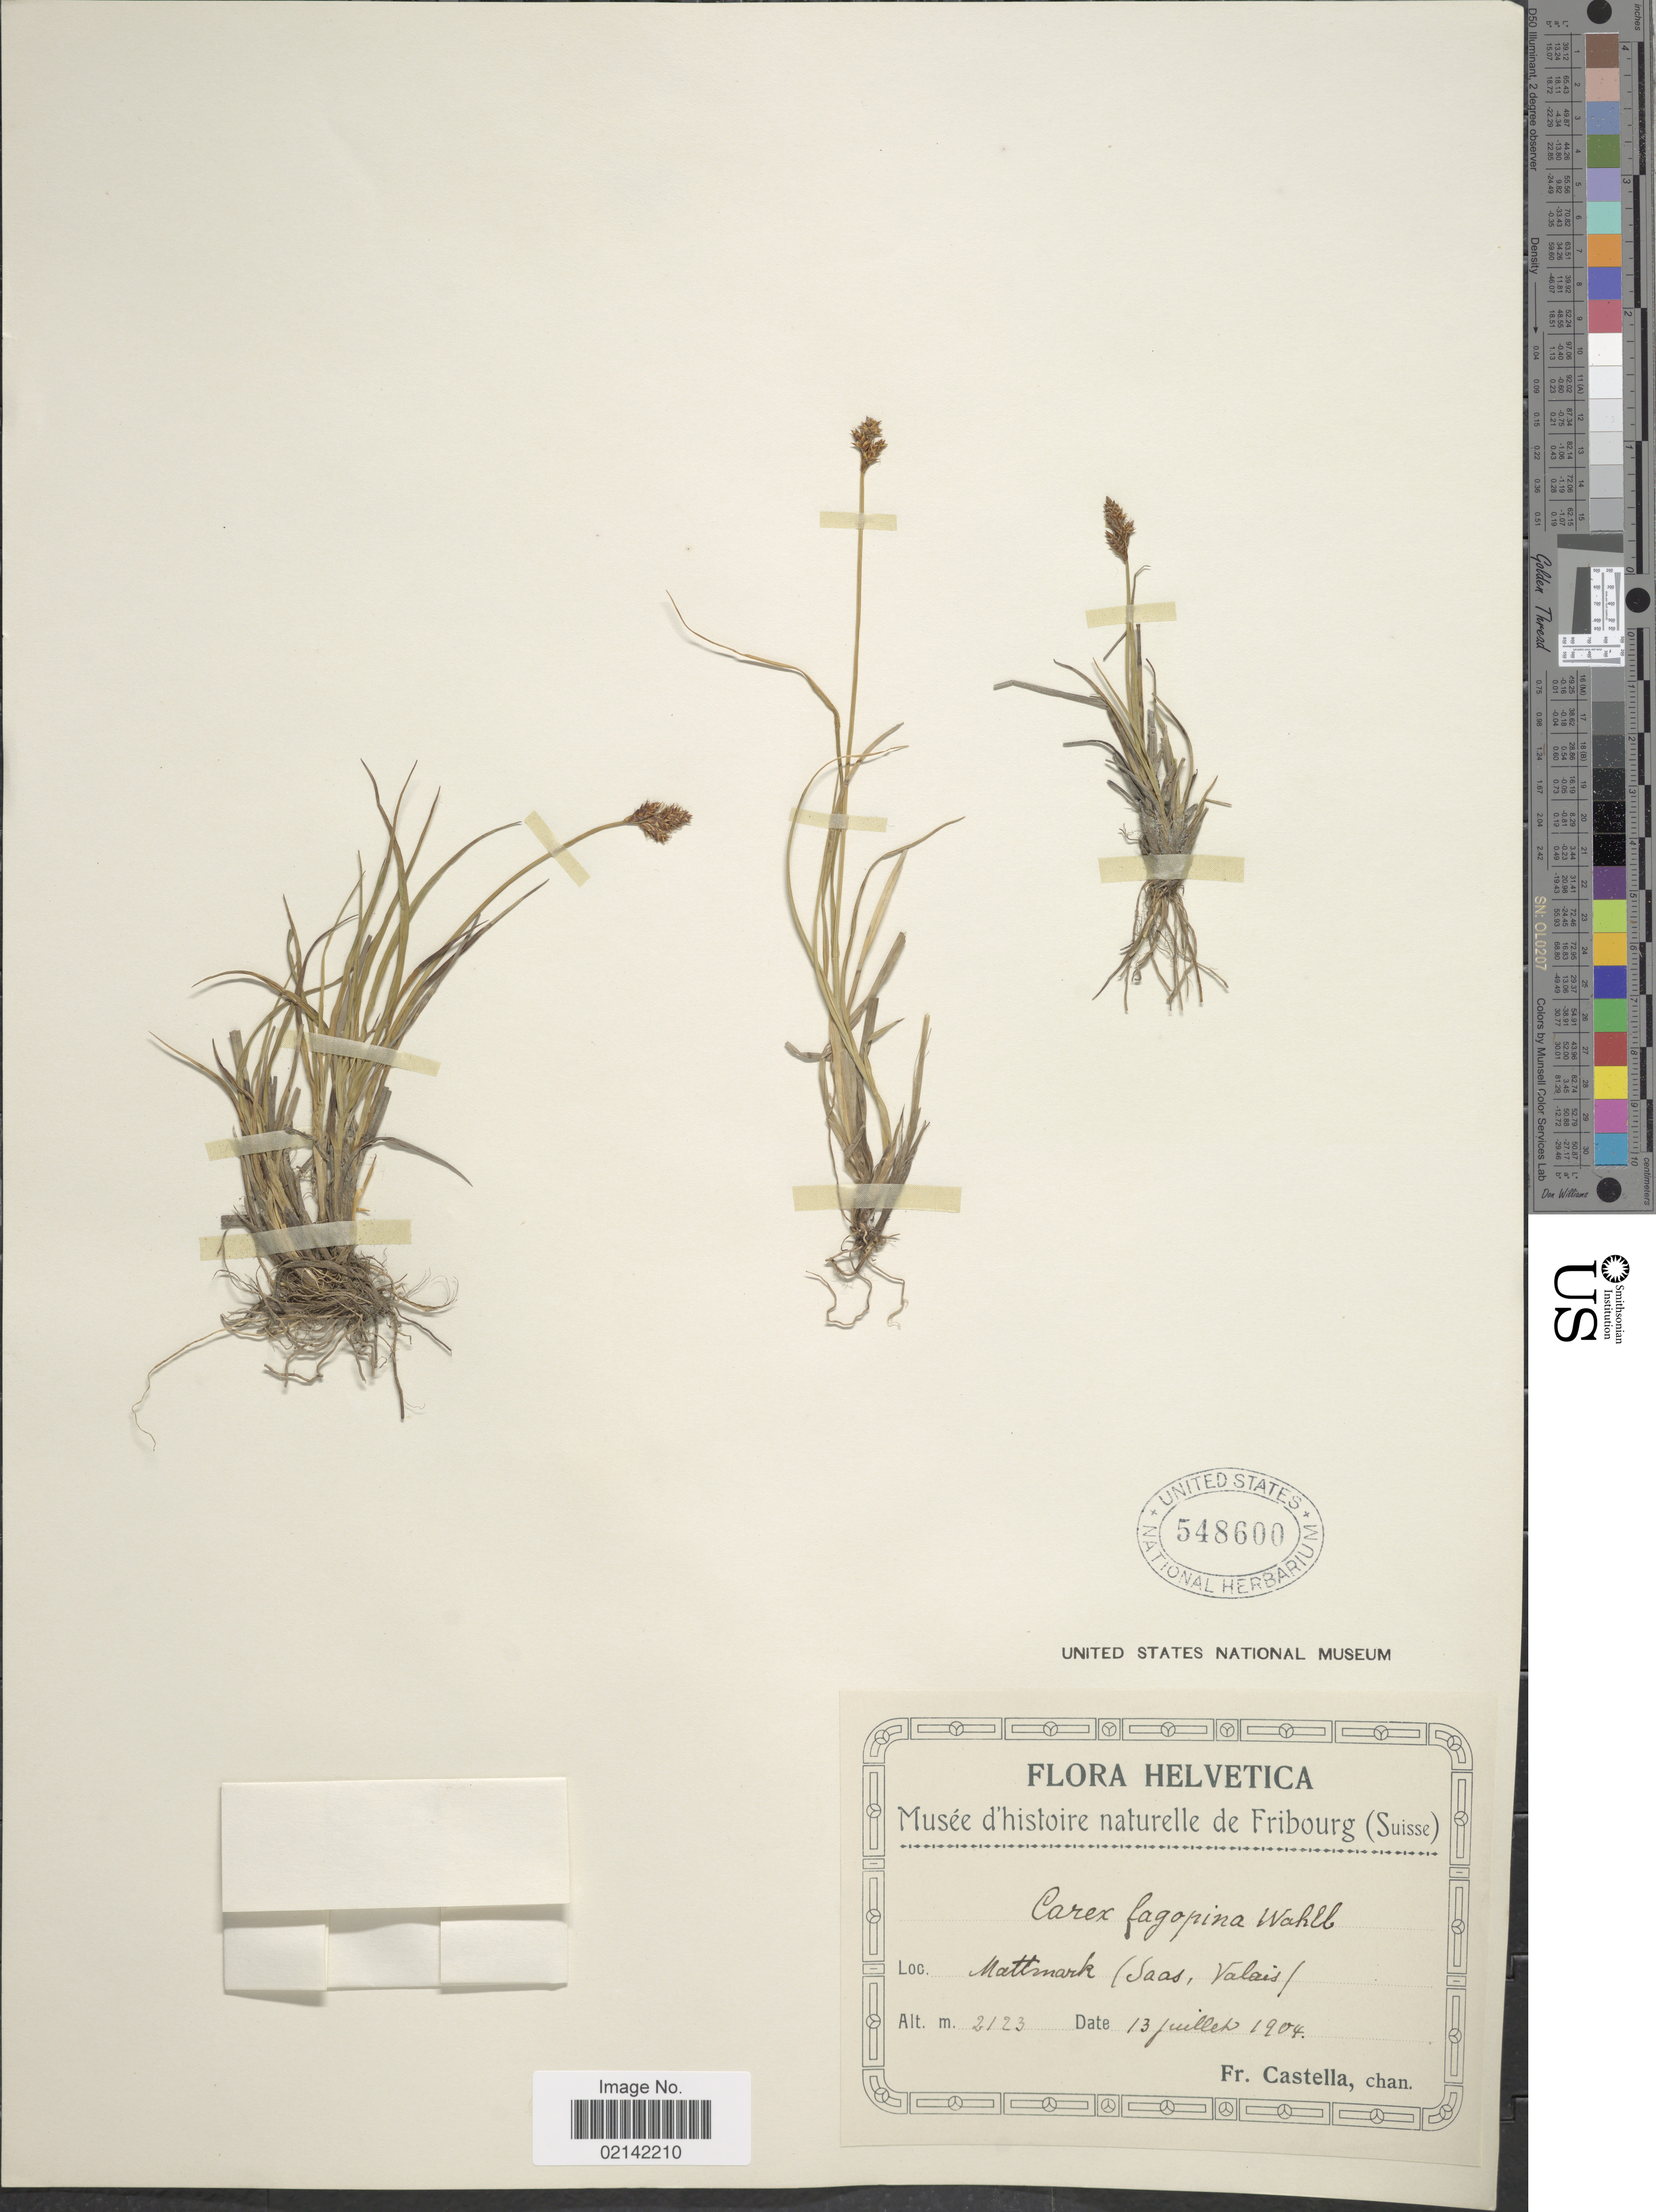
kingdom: Plantae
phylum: Tracheophyta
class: Liliopsida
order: Poales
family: Cyperaceae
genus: Carex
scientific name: Carex lachenalii subsp. lachenalii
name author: Schkuhr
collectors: Fr. Castella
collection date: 1904-07-13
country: Switzerland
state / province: Valais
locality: Helvetica. Mattsmark (Saas, Valais)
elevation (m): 2123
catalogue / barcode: US 548600